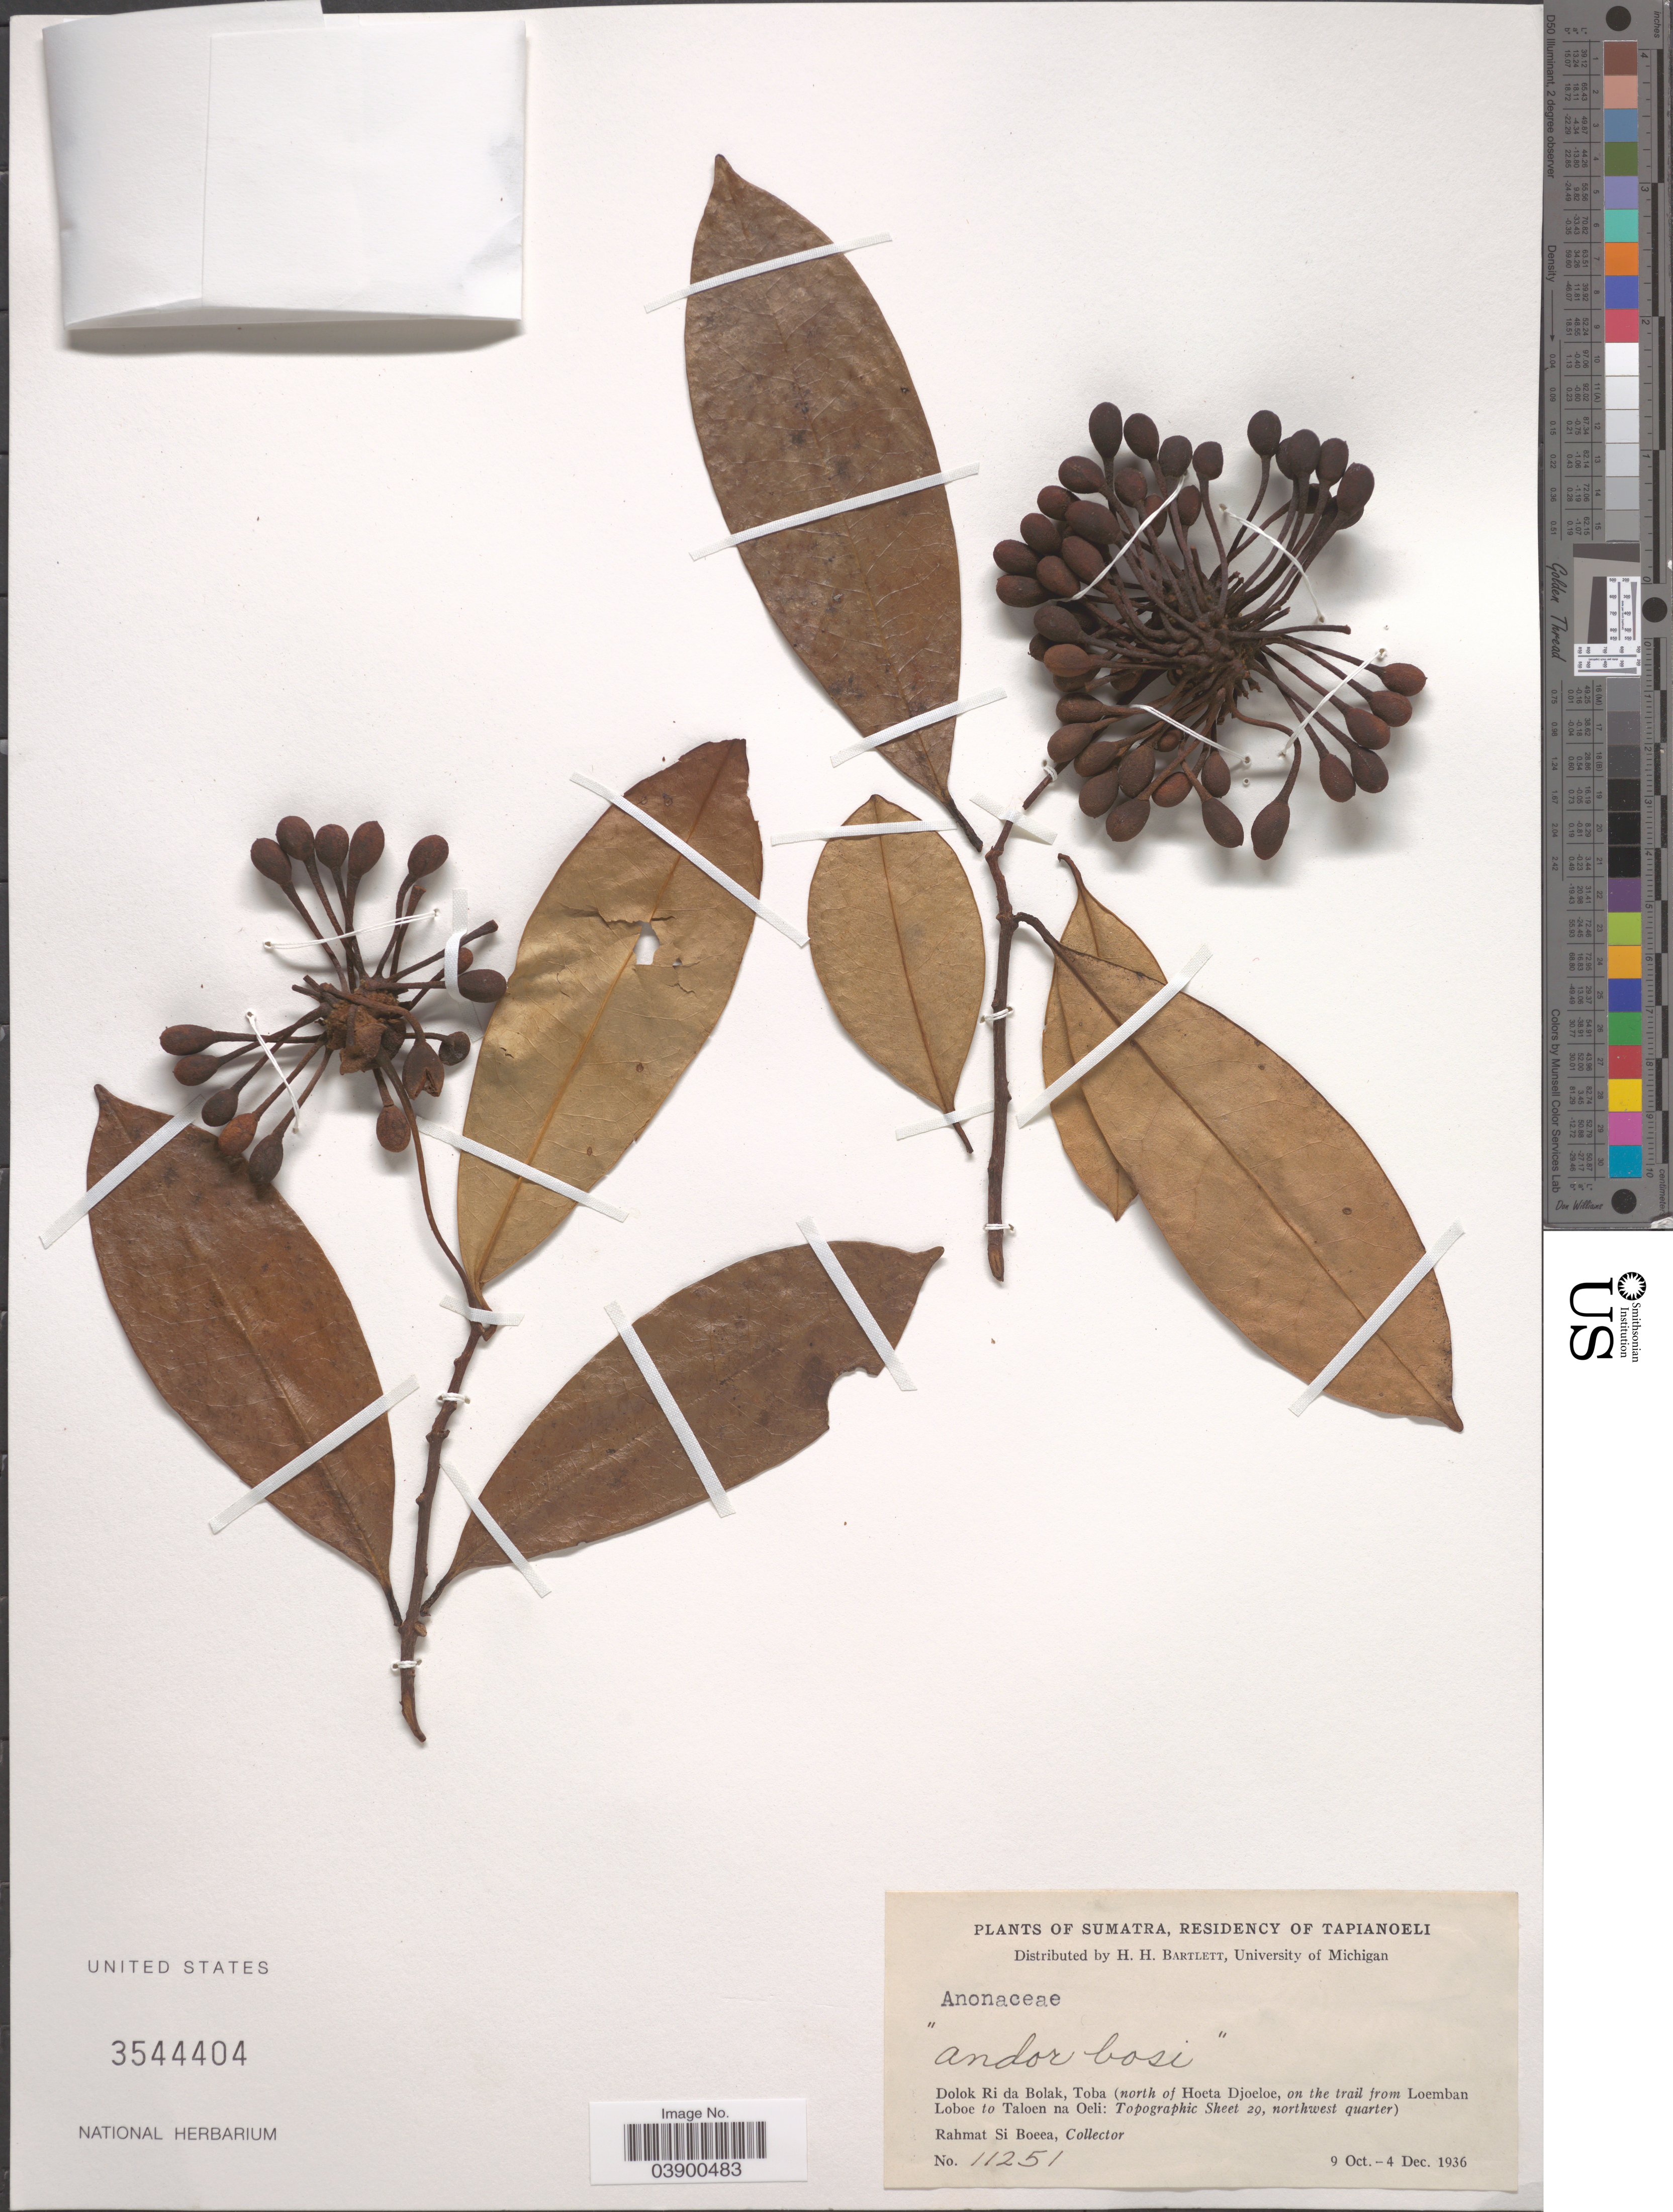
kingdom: Plantae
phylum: Tracheophyta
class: Magnoliopsida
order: Magnoliales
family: Annonaceae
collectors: Rahmat Si Boeea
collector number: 11251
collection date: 1936-10-09/1936-12-04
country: Indonesia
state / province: Sumatra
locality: Residency of Tapianoeli. Dolok Ri da Bolak, Toba (north of Hoeta Djoeloe, on the trail from Loemban Loboe to Taloen na Oeli: Topographic Sheet 29, northwest quarter).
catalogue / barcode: US 3544404